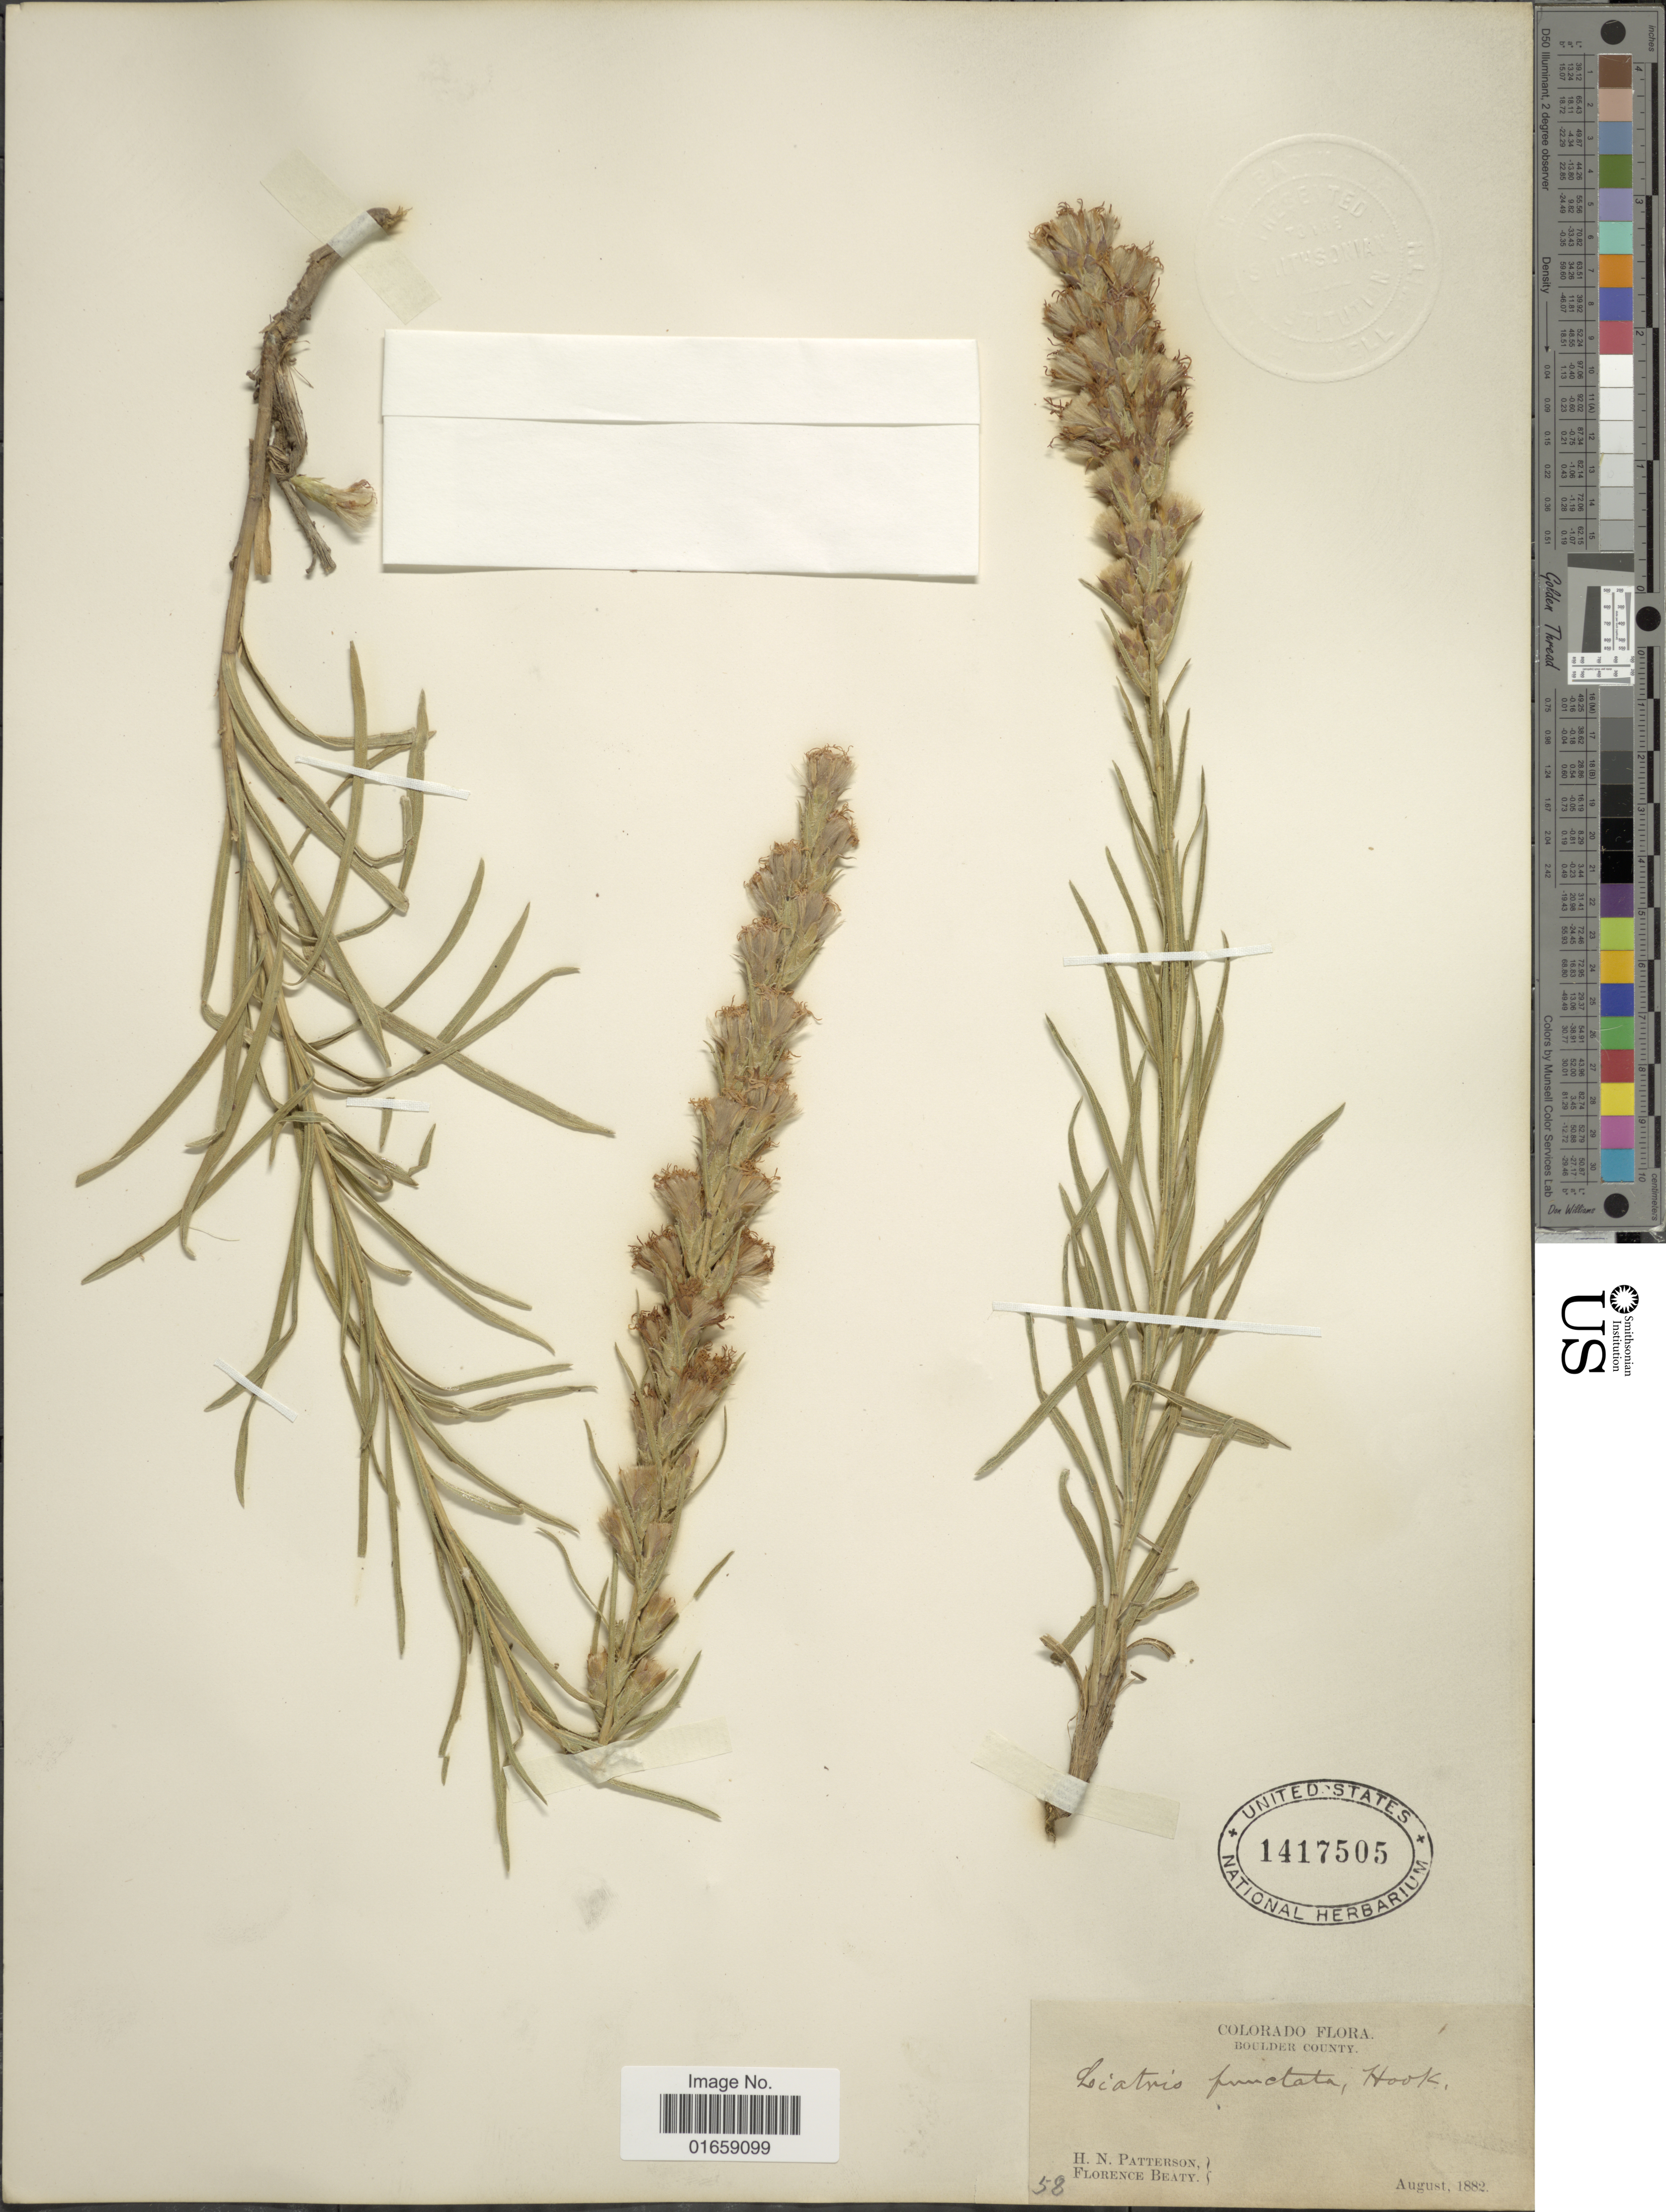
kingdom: Plantae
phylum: Tracheophyta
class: Magnoliopsida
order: Asterales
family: Asteraceae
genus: Liatris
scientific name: Liatris punctata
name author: Hook.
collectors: H. N. Patterson & F. Beaty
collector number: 58?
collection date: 1882-08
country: United States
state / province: Colorado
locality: Boulder County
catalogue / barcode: US 1417505